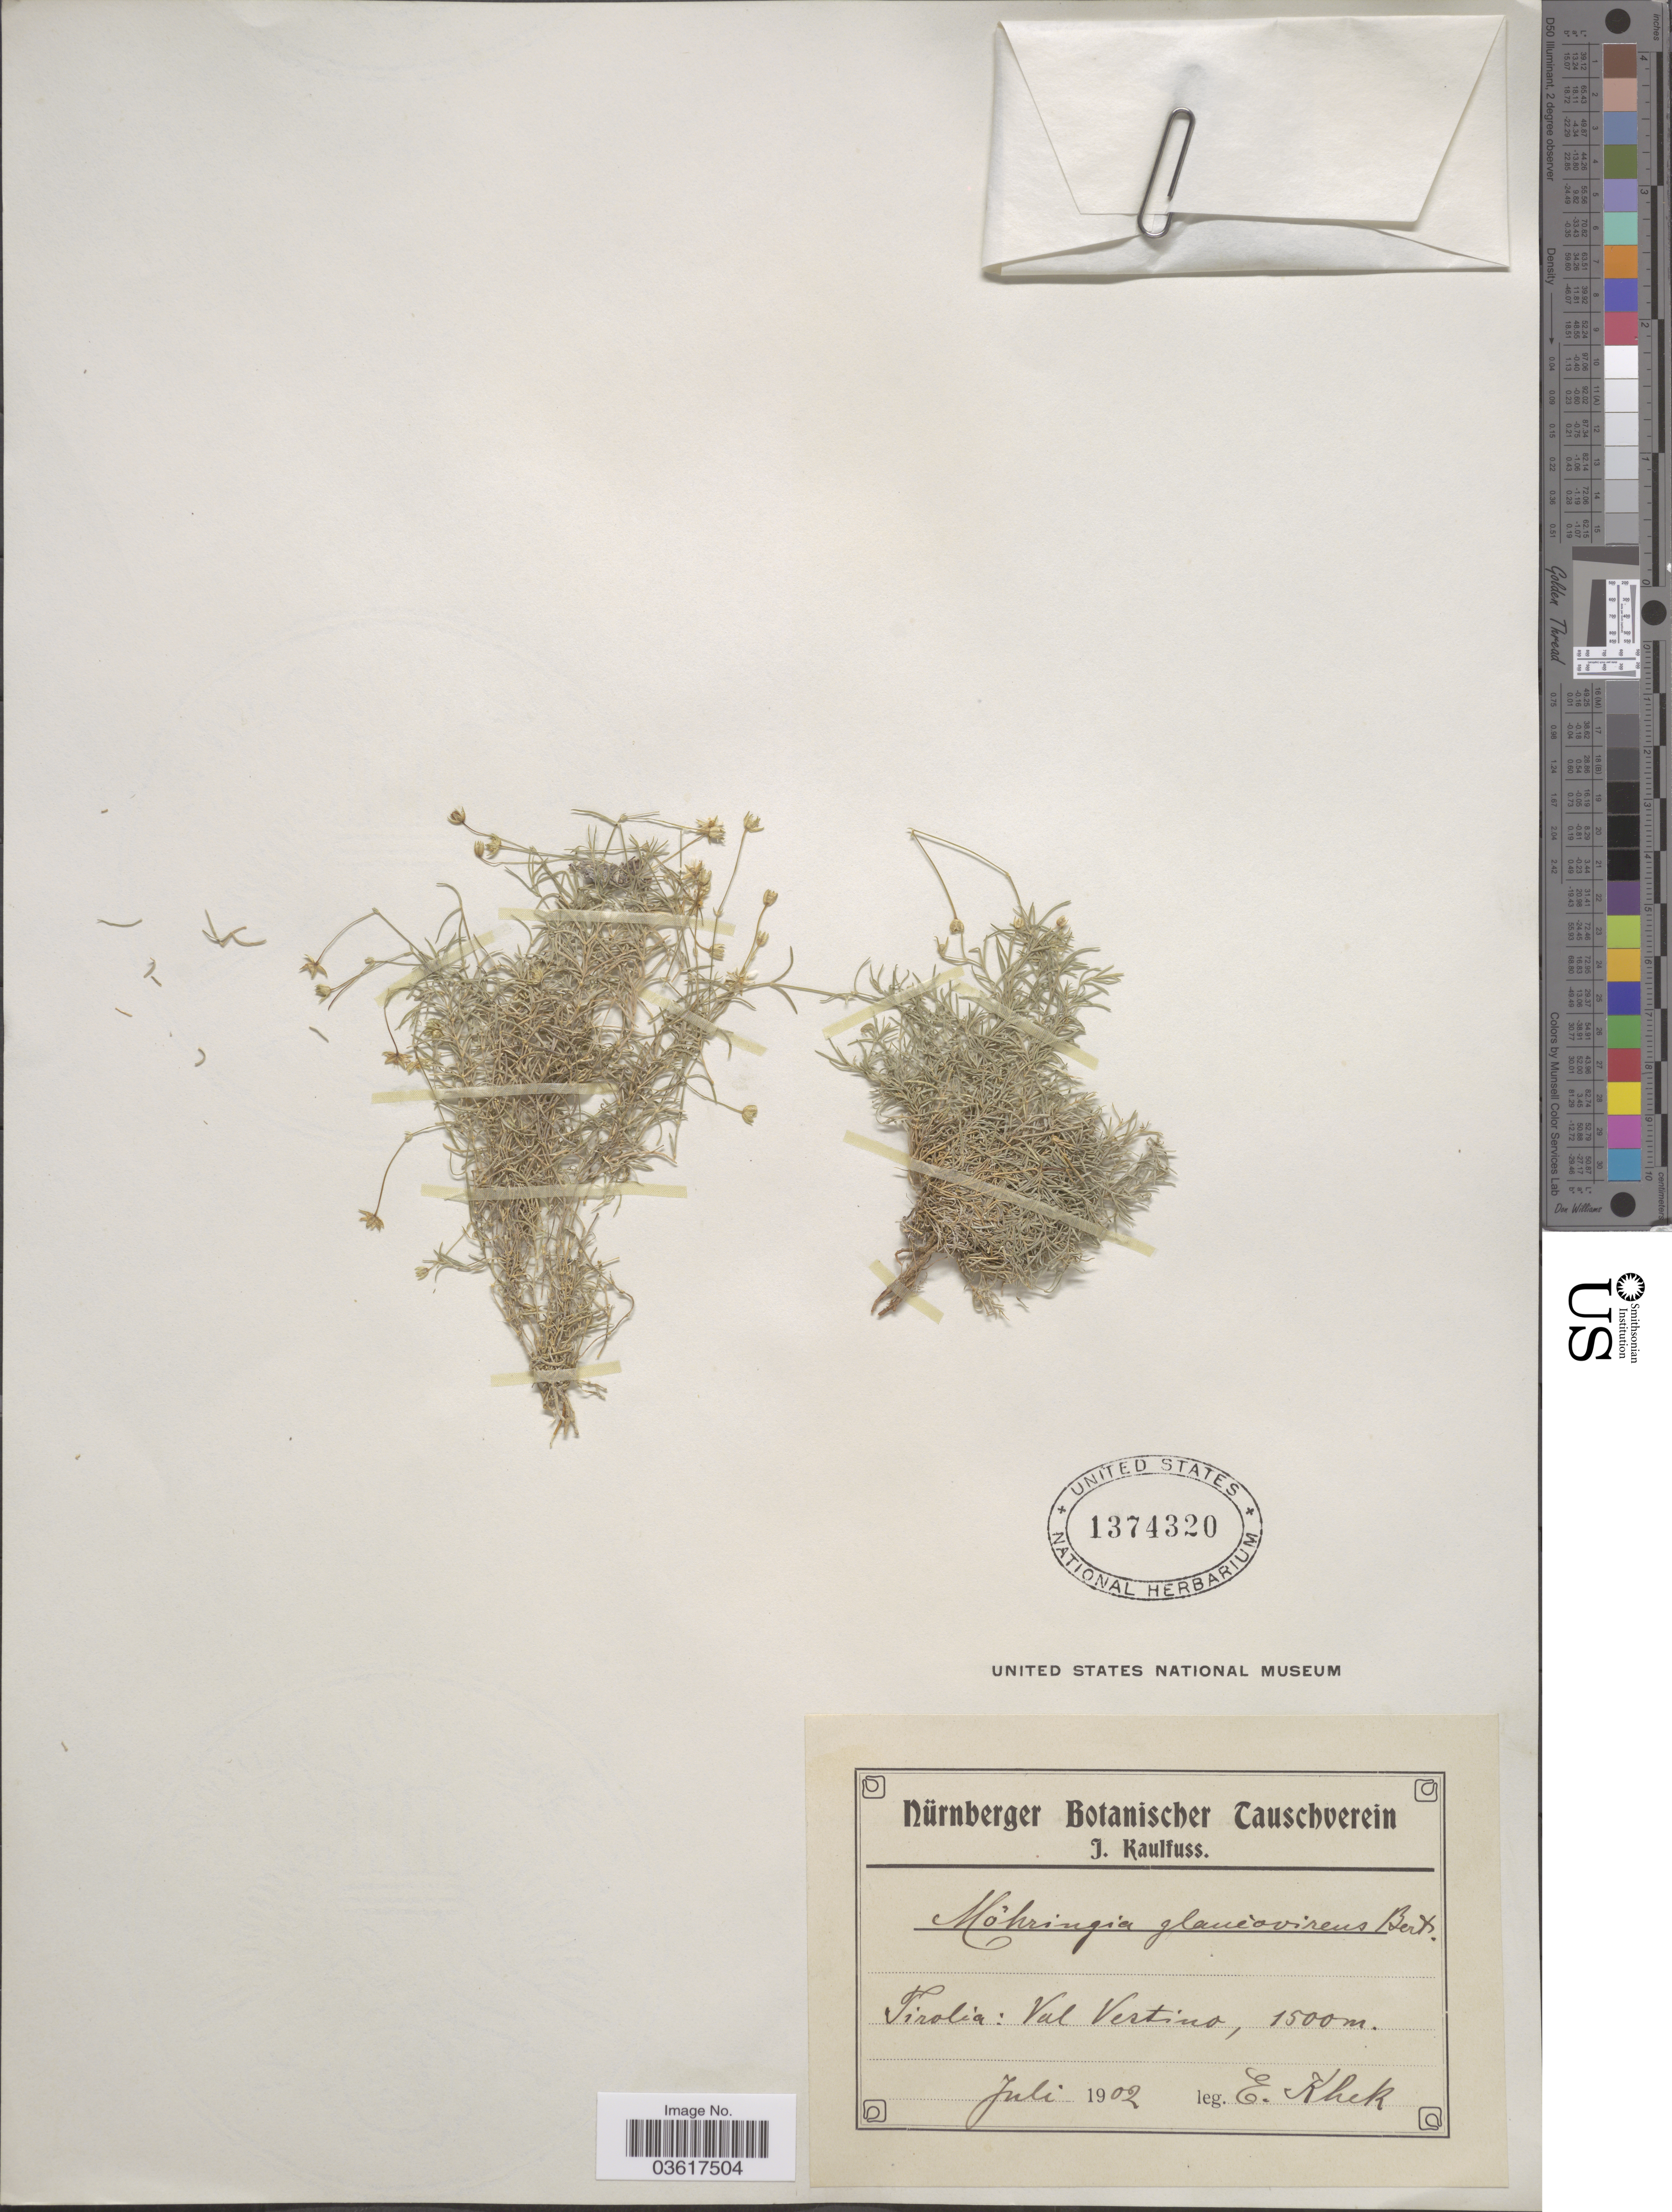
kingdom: Plantae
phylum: Tracheophyta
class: Magnoliopsida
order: Caryophyllales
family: Caryophyllaceae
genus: Moehringia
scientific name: Moehringia glaucovirens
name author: Bertol.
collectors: E. J. Khek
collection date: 1902-07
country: Italy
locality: Tirolia: Val Vestino.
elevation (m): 1500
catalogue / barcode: US 1374320